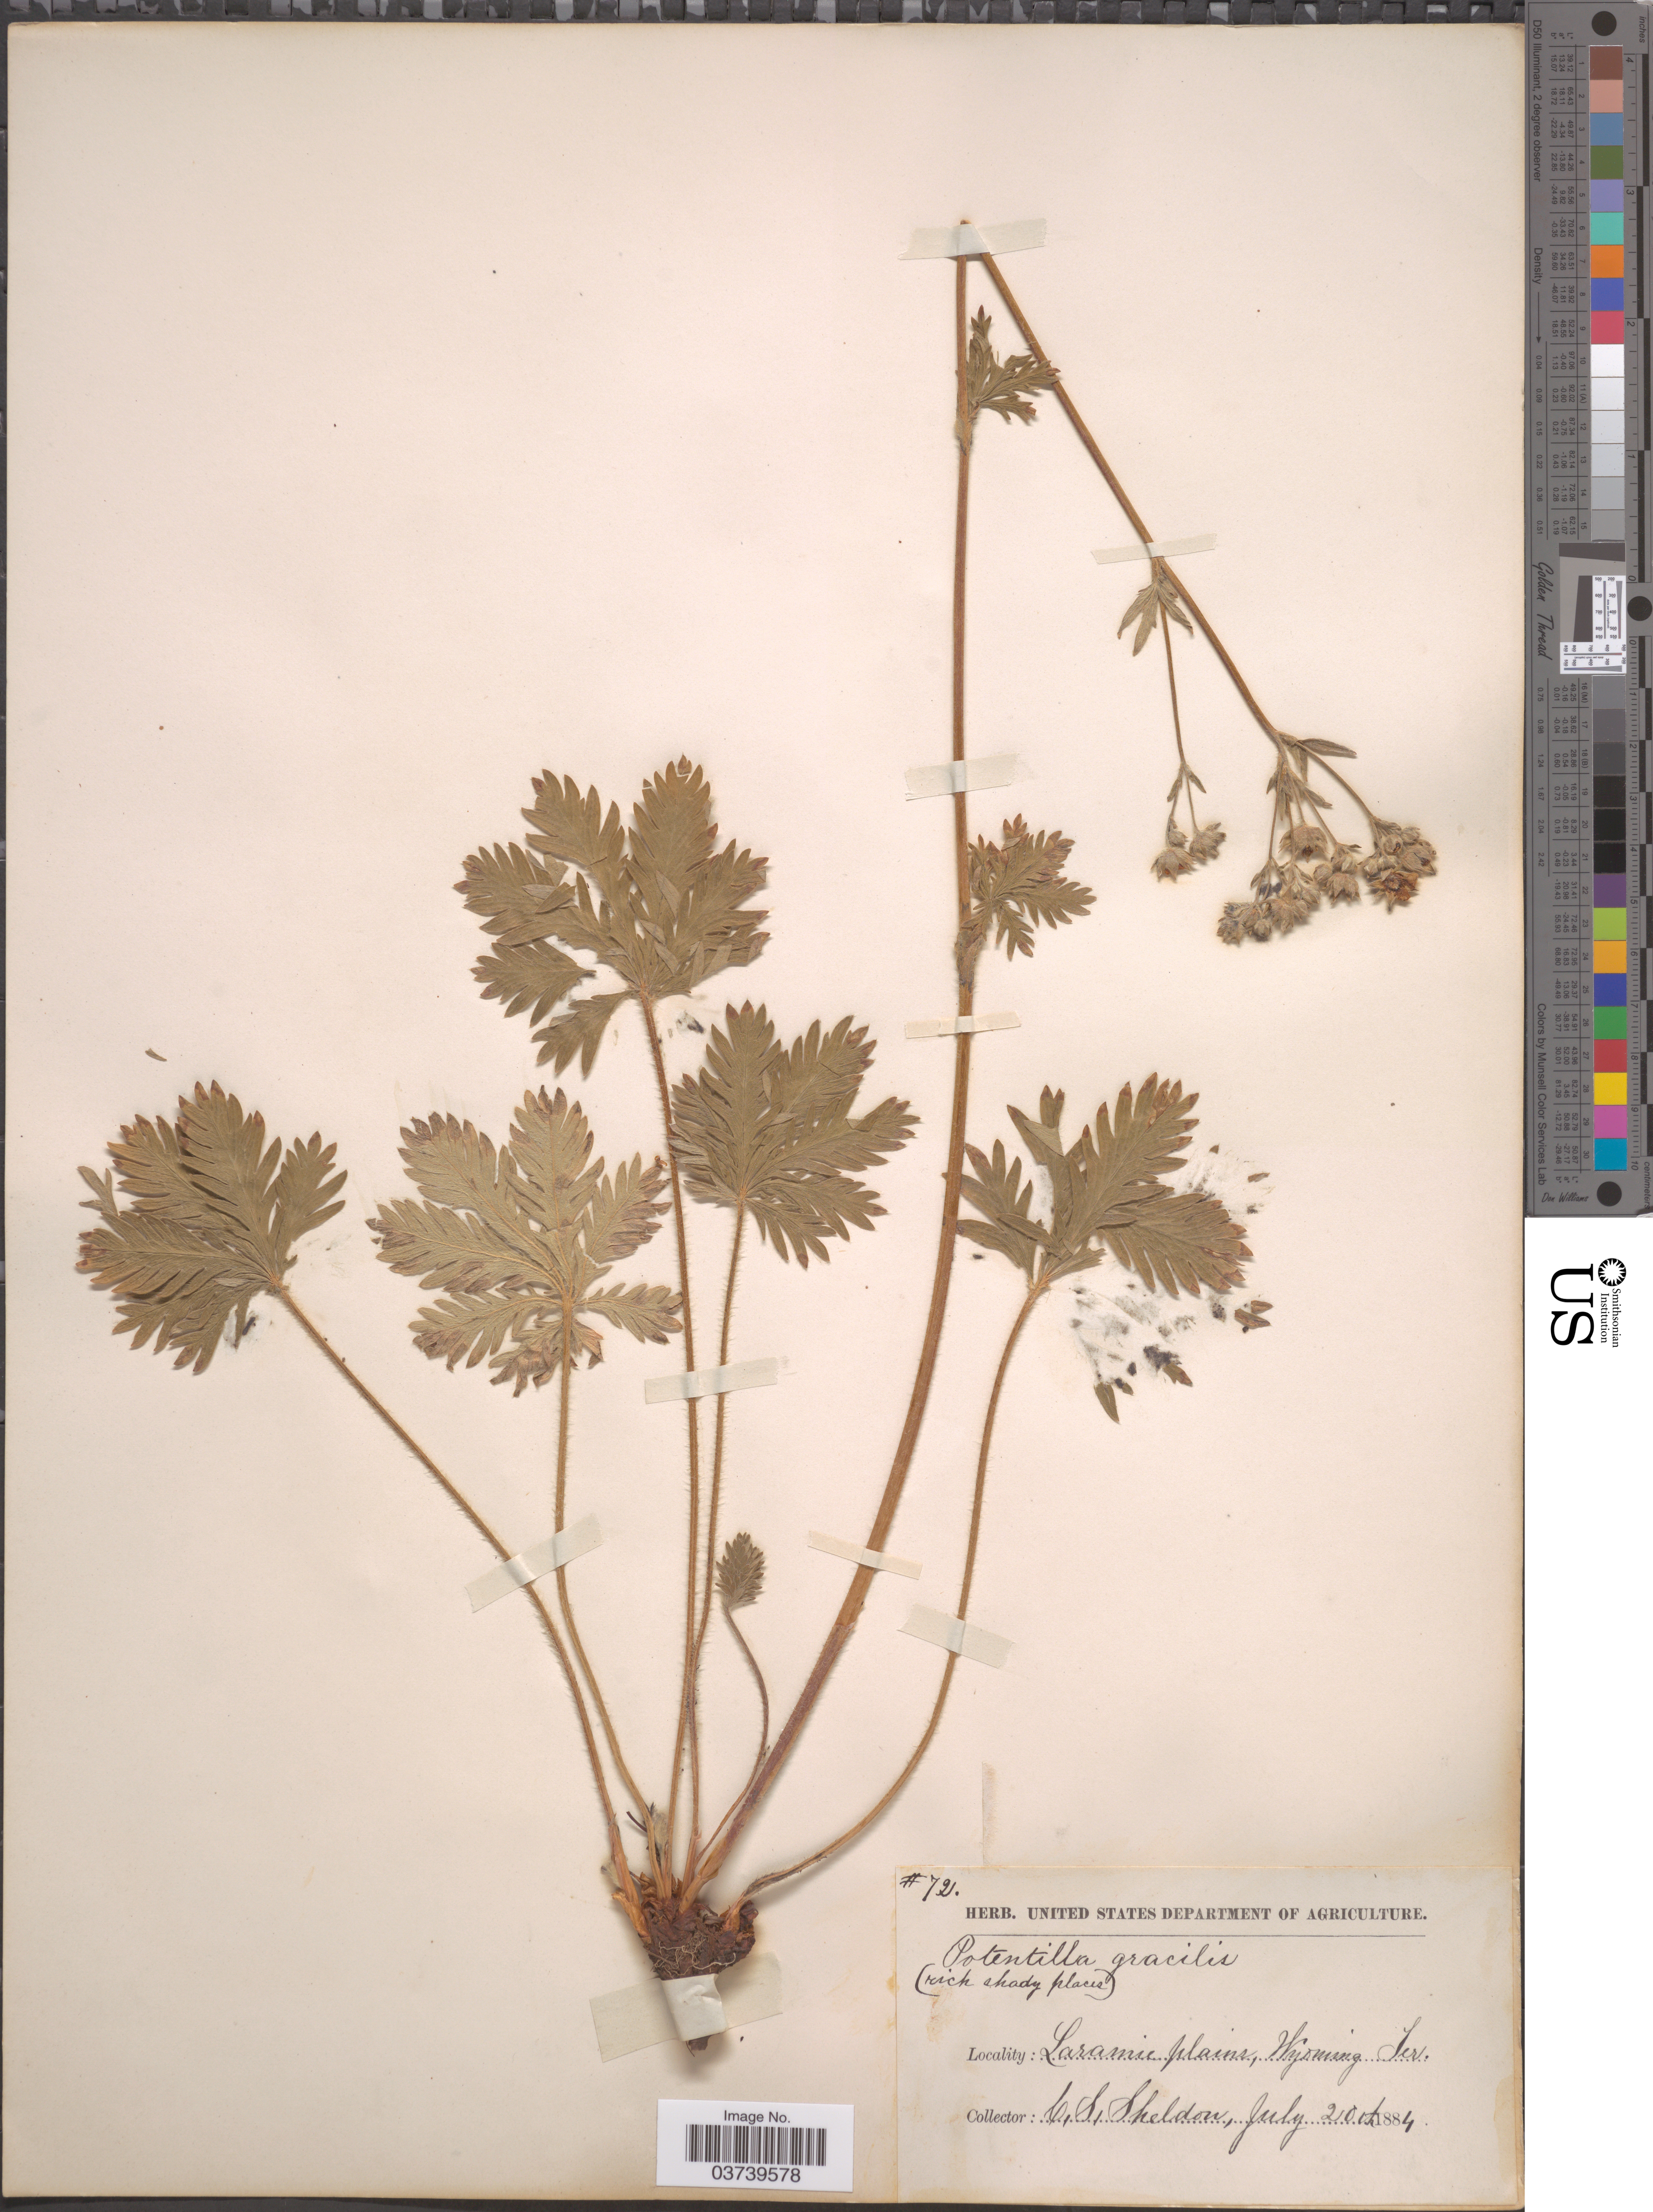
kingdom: Plantae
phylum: Tracheophyta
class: Magnoliopsida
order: Rosales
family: Rosaceae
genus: Potentilla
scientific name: Potentilla gracilis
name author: Douglas ex Hook.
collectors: C. S. Sheldon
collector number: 72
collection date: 1884-07-20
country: United States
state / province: Wyoming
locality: Laramie plains.